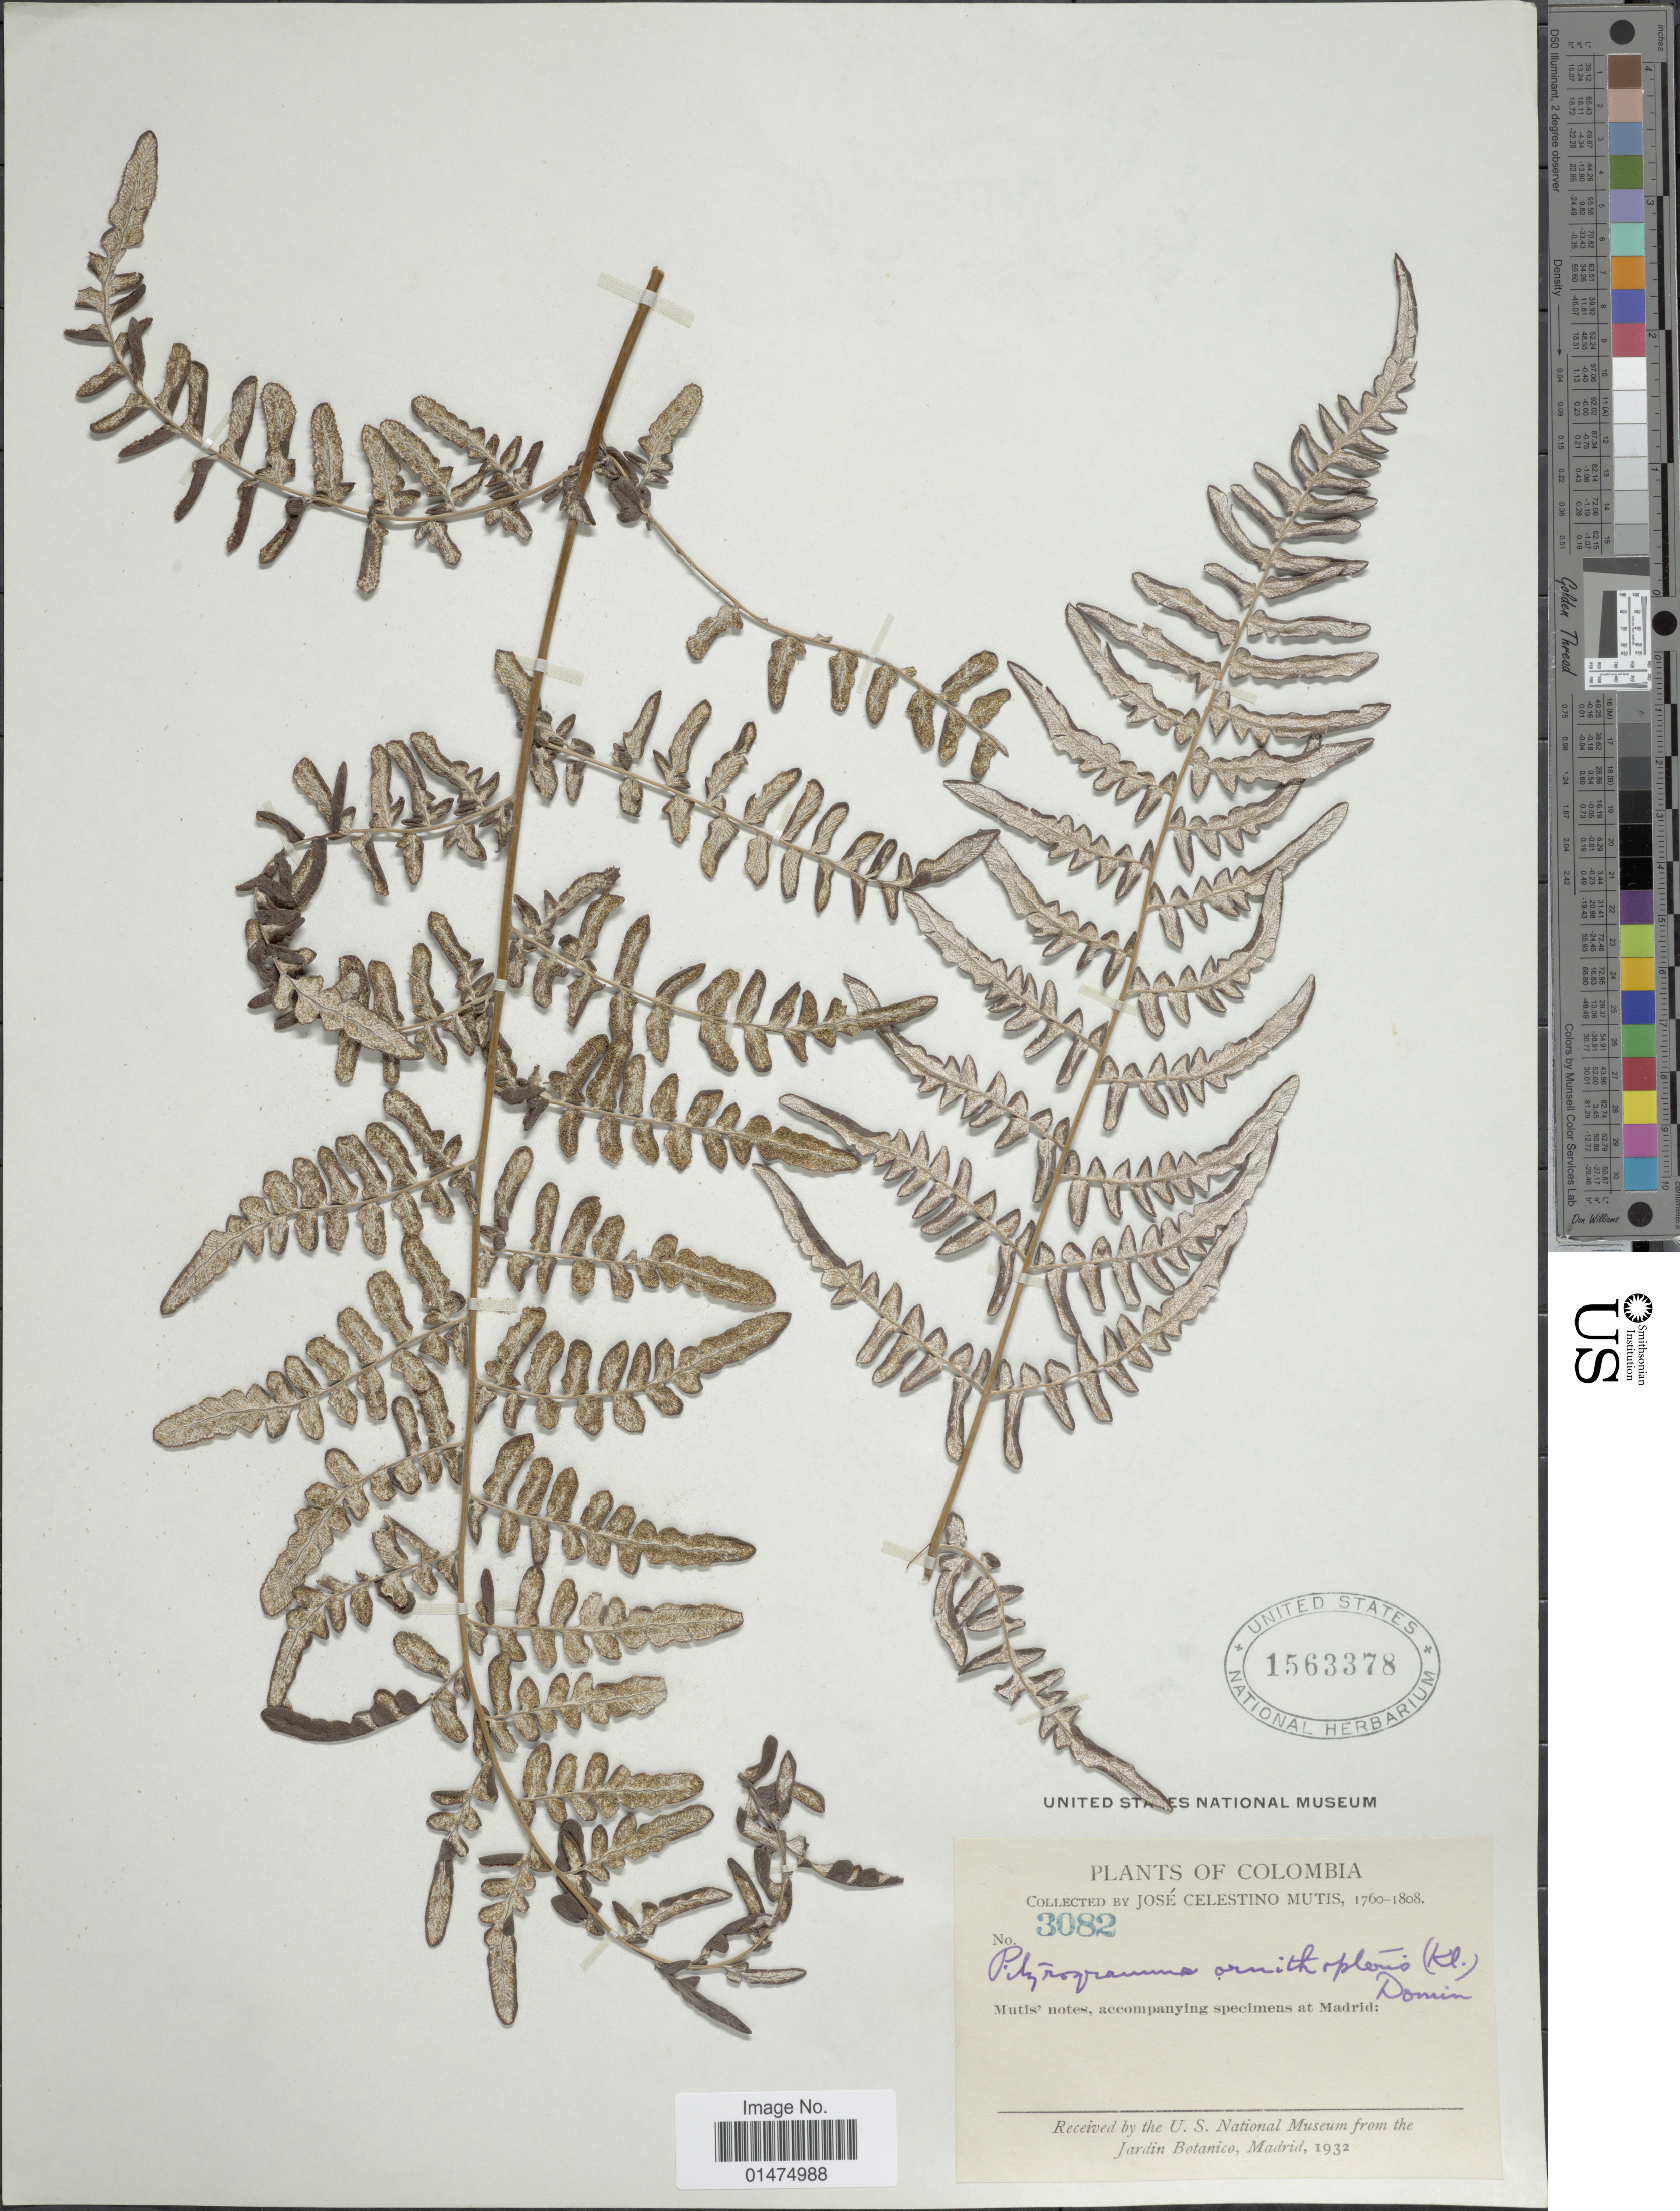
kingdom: Plantae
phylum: Tracheophyta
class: Polypodiopsida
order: Polypodiales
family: Pteridaceae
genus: Pityrogramma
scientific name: Pityrogramma chrysoconia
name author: (Desv.) Maxon ex Domin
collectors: J. C. B. Mutis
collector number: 3082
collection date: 1760/1808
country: Colombia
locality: Mutis' notes, accompanying specimens at Madrid.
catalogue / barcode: US 1563378